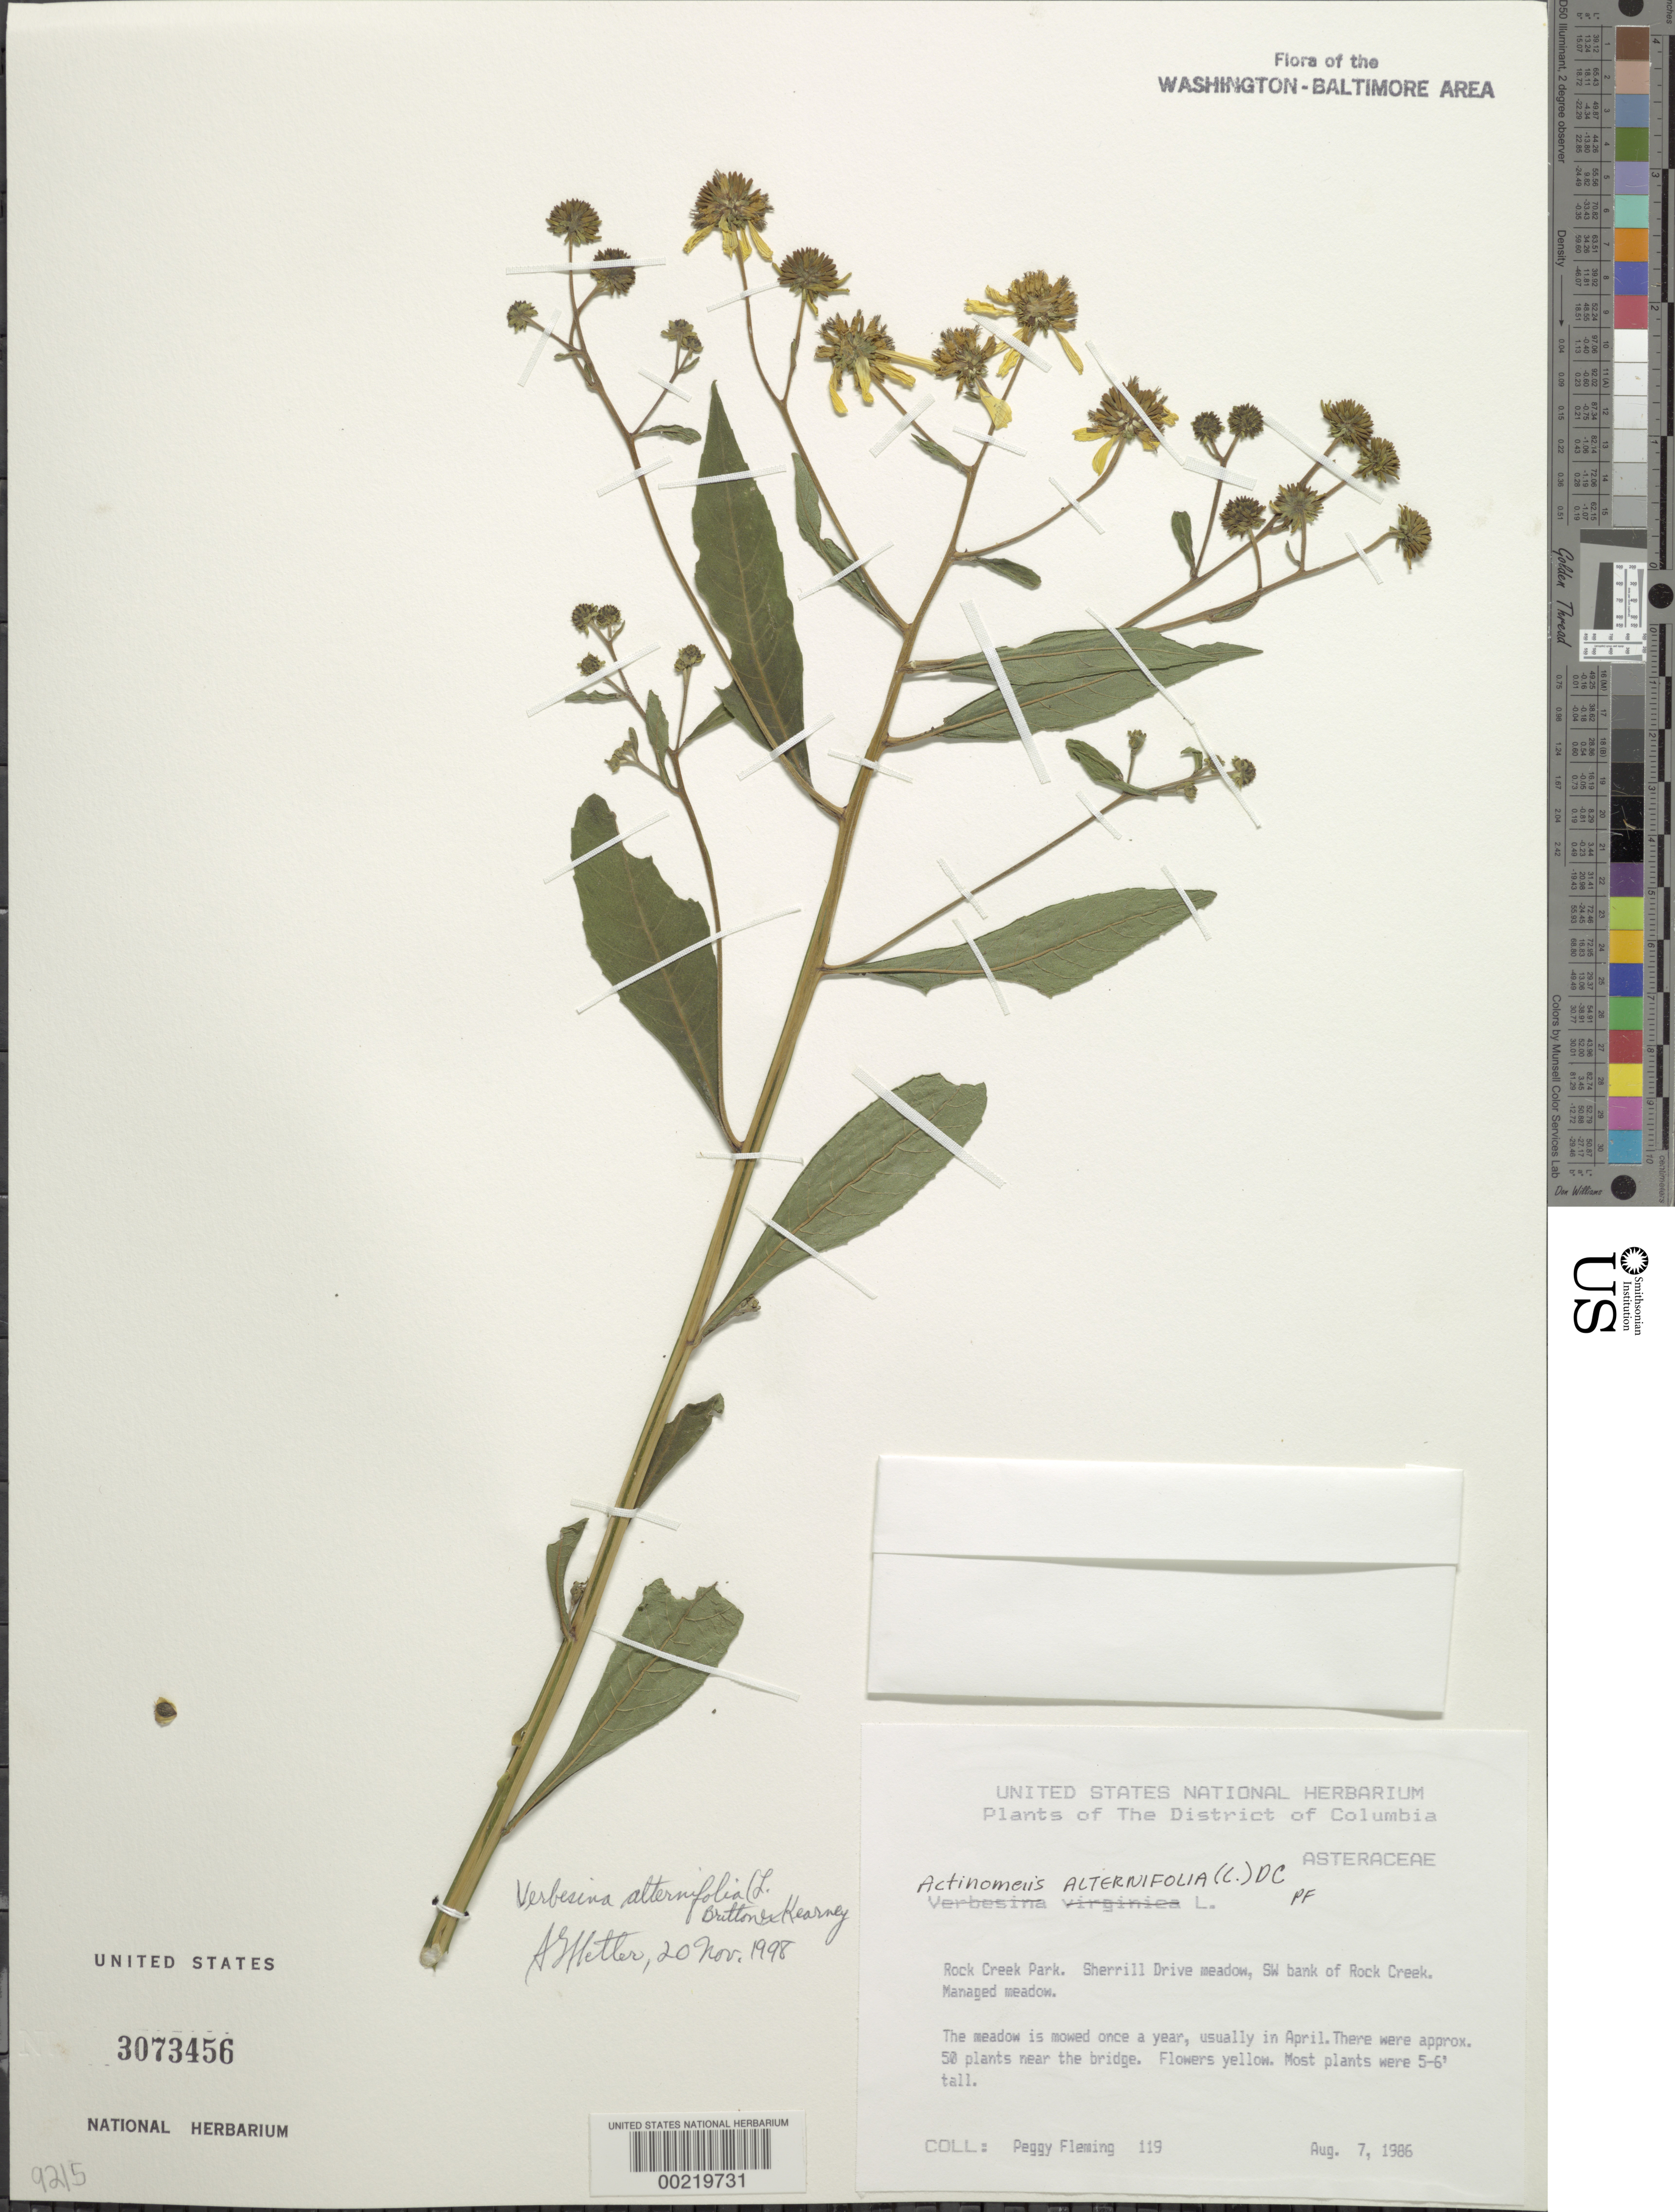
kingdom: Plantae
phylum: Tracheophyta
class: Magnoliopsida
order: Asterales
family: Asteraceae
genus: Verbesina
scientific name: Verbesina alternifolia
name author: (L.) Britton ex Kearney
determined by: Shetler, Stanwyn G., (US), NMNH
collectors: P. Fleming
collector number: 119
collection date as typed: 07 Aug 1986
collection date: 1986-08-07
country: United States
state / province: District of Columbia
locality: Rock Creek Park. Sherrill Drive meadow, SW bank of Rock Creek.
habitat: Managed meadow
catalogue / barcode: US 3073456